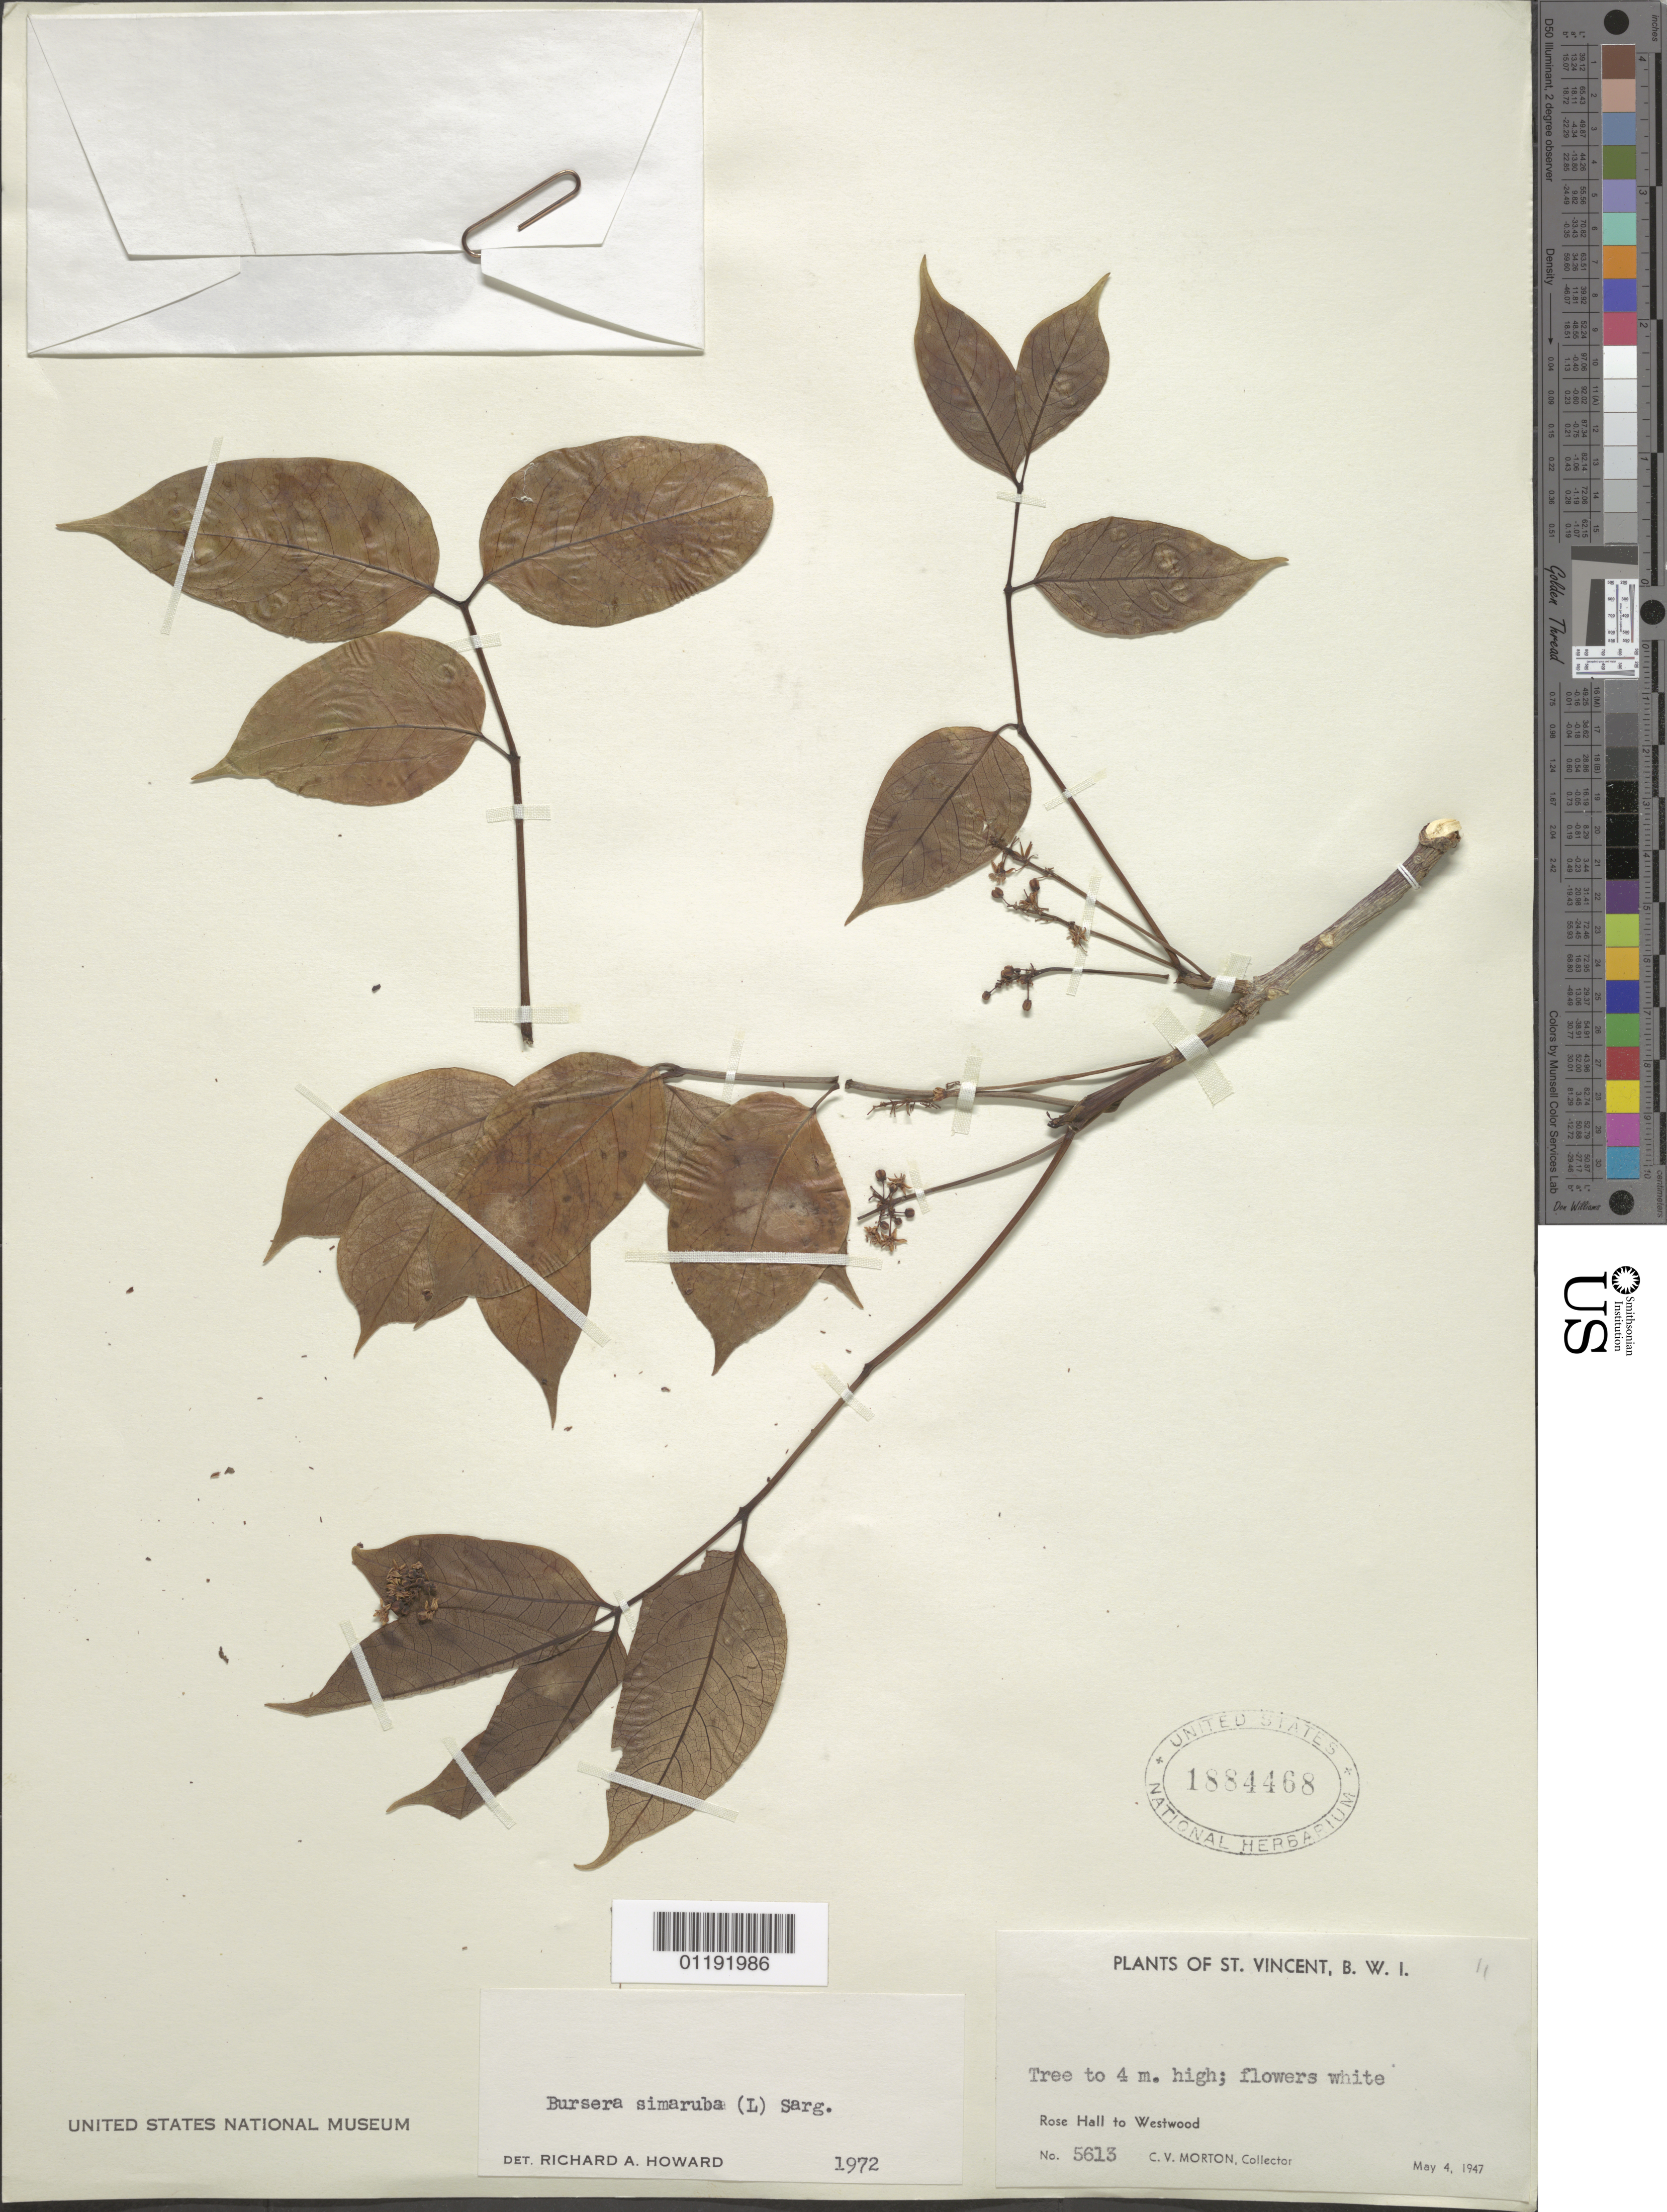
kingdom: Plantae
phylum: Tracheophyta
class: Magnoliopsida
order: Sapindales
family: Burseraceae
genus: Bursera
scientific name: Bursera simaruba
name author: (L.) Sarg.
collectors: C. V. Morton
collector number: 5613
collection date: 1947-05-04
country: St. Vincent - Grenadines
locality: Rose Hall to Westwood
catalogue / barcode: US 1884468